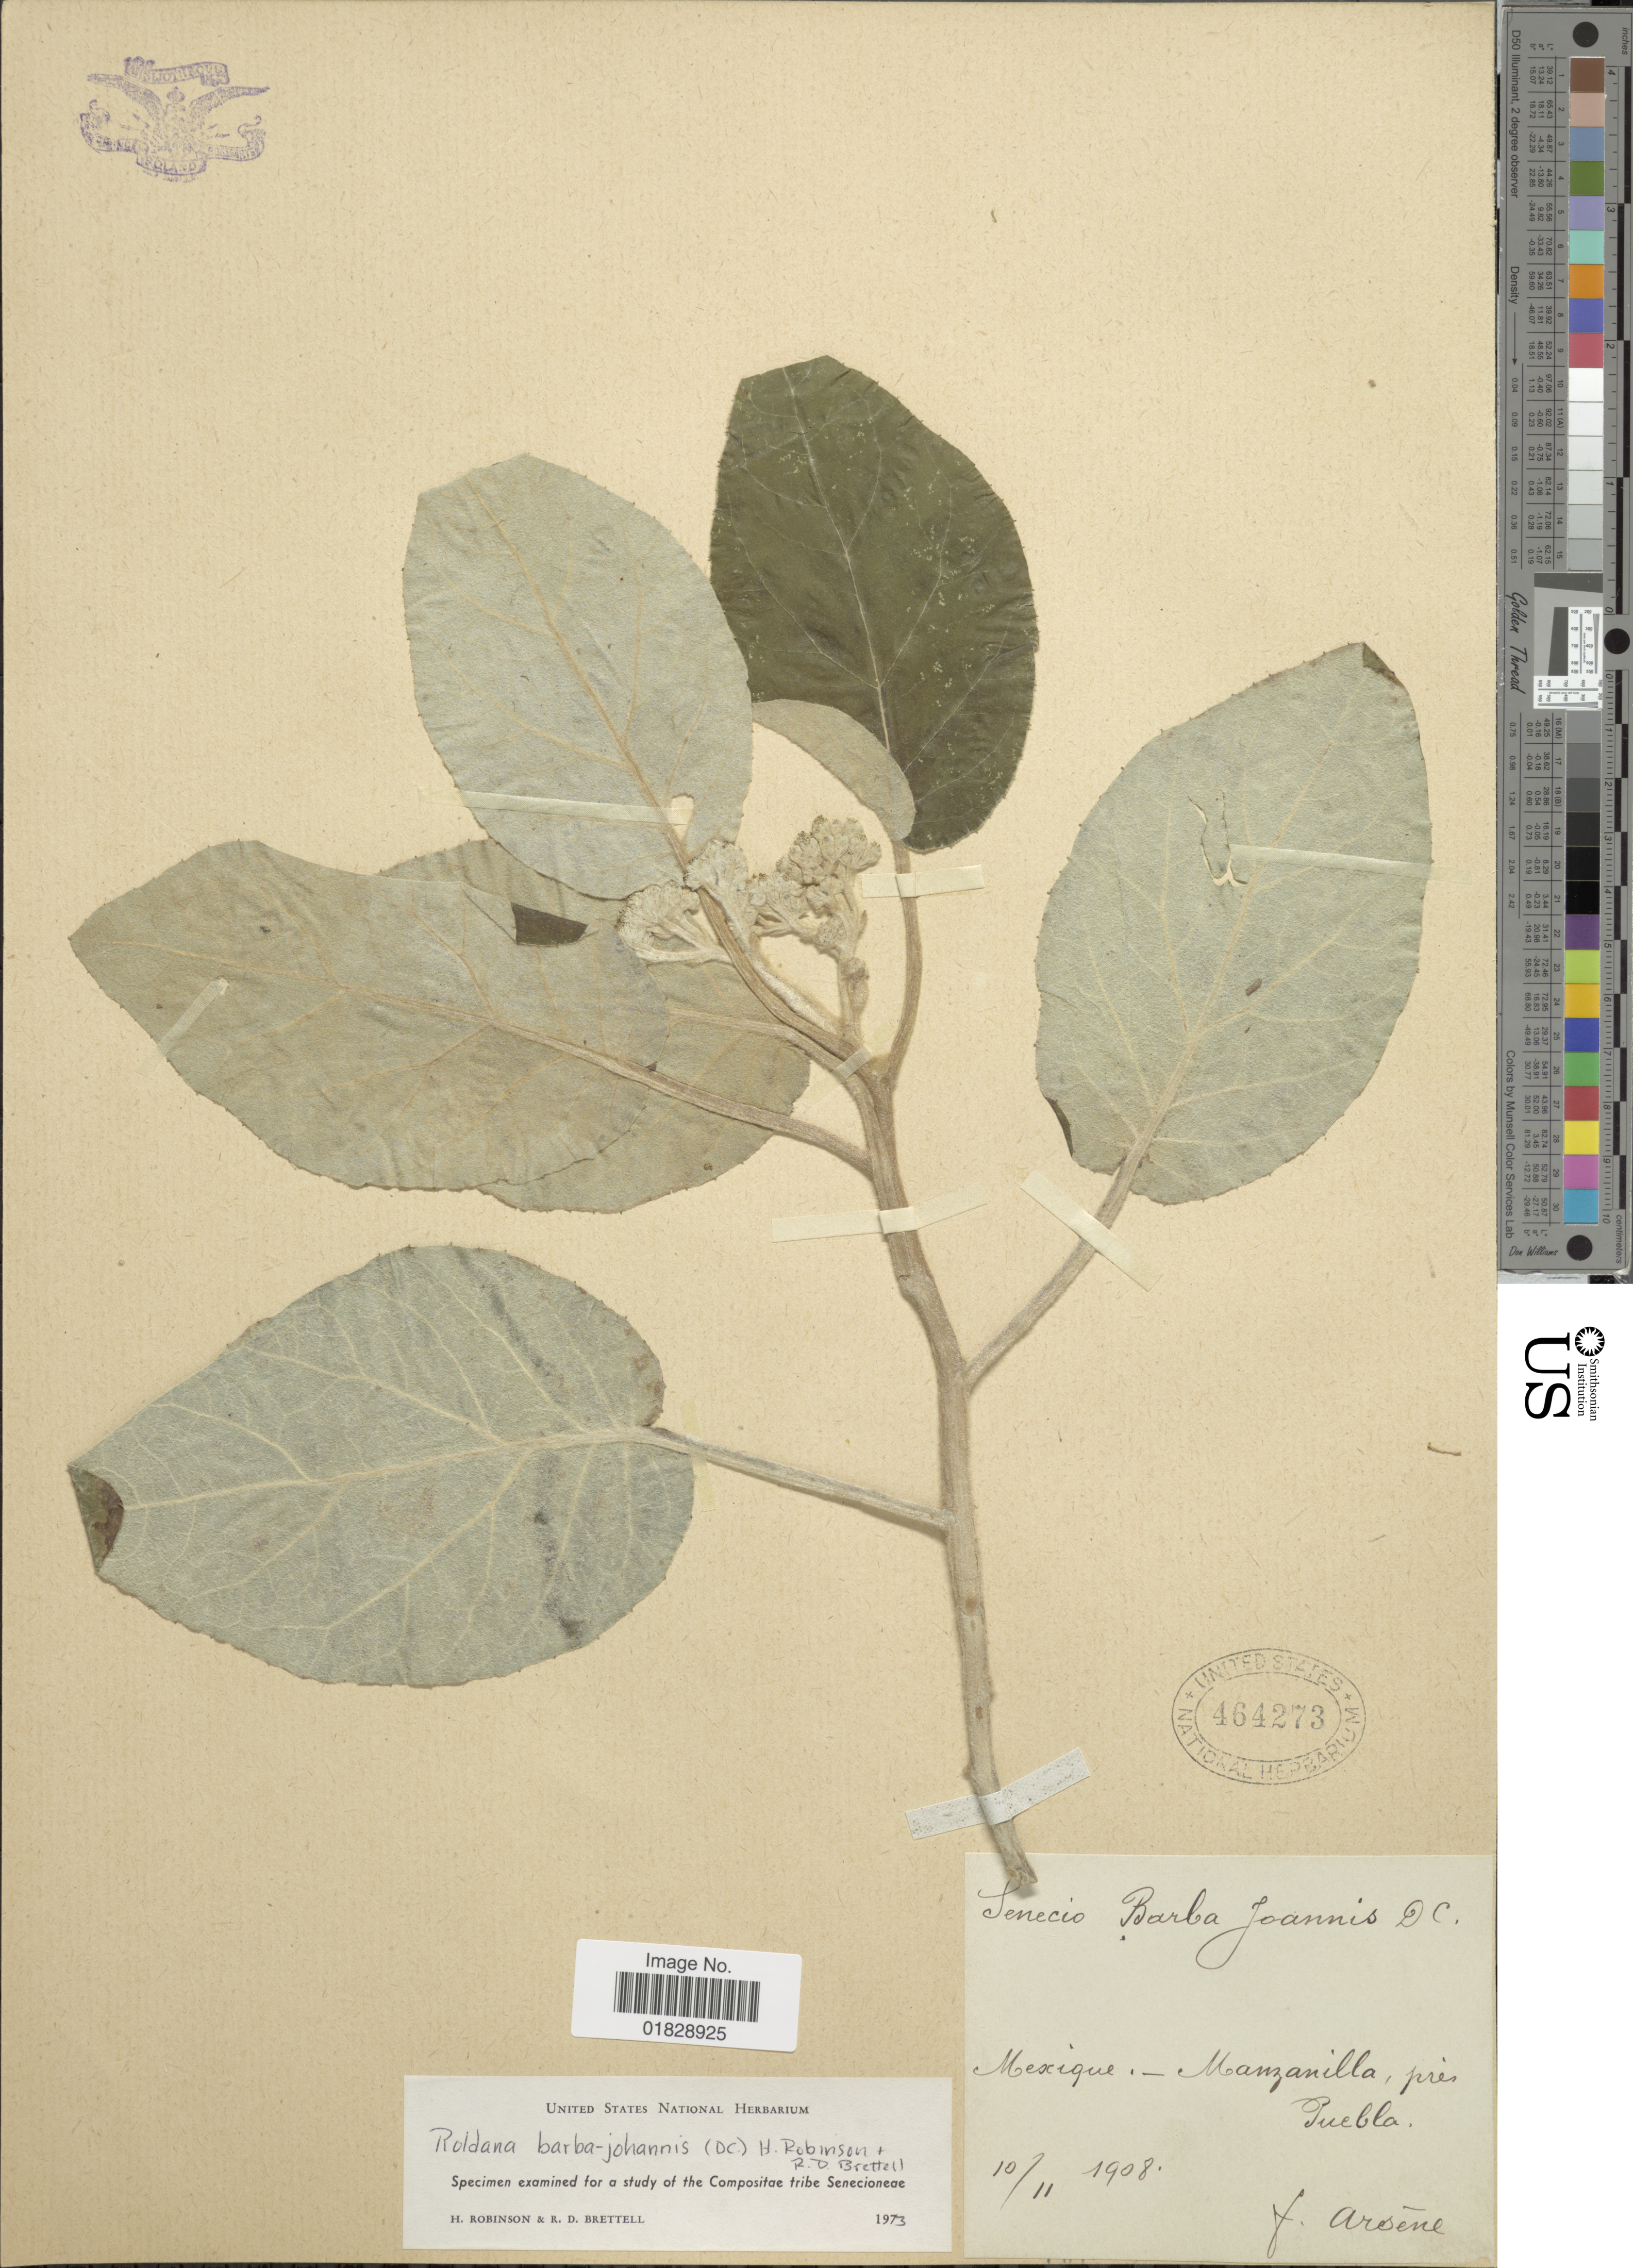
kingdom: Plantae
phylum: Tracheophyta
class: Magnoliopsida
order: Asterales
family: Asteraceae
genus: Roldana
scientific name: Roldana barba-johannis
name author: (DC.) H. Rob. & Brettell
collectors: F. Arsène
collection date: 1908-11-10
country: Mexico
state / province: Puebla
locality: Mexique - Manzanilla, près Puebla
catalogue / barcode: US 464273